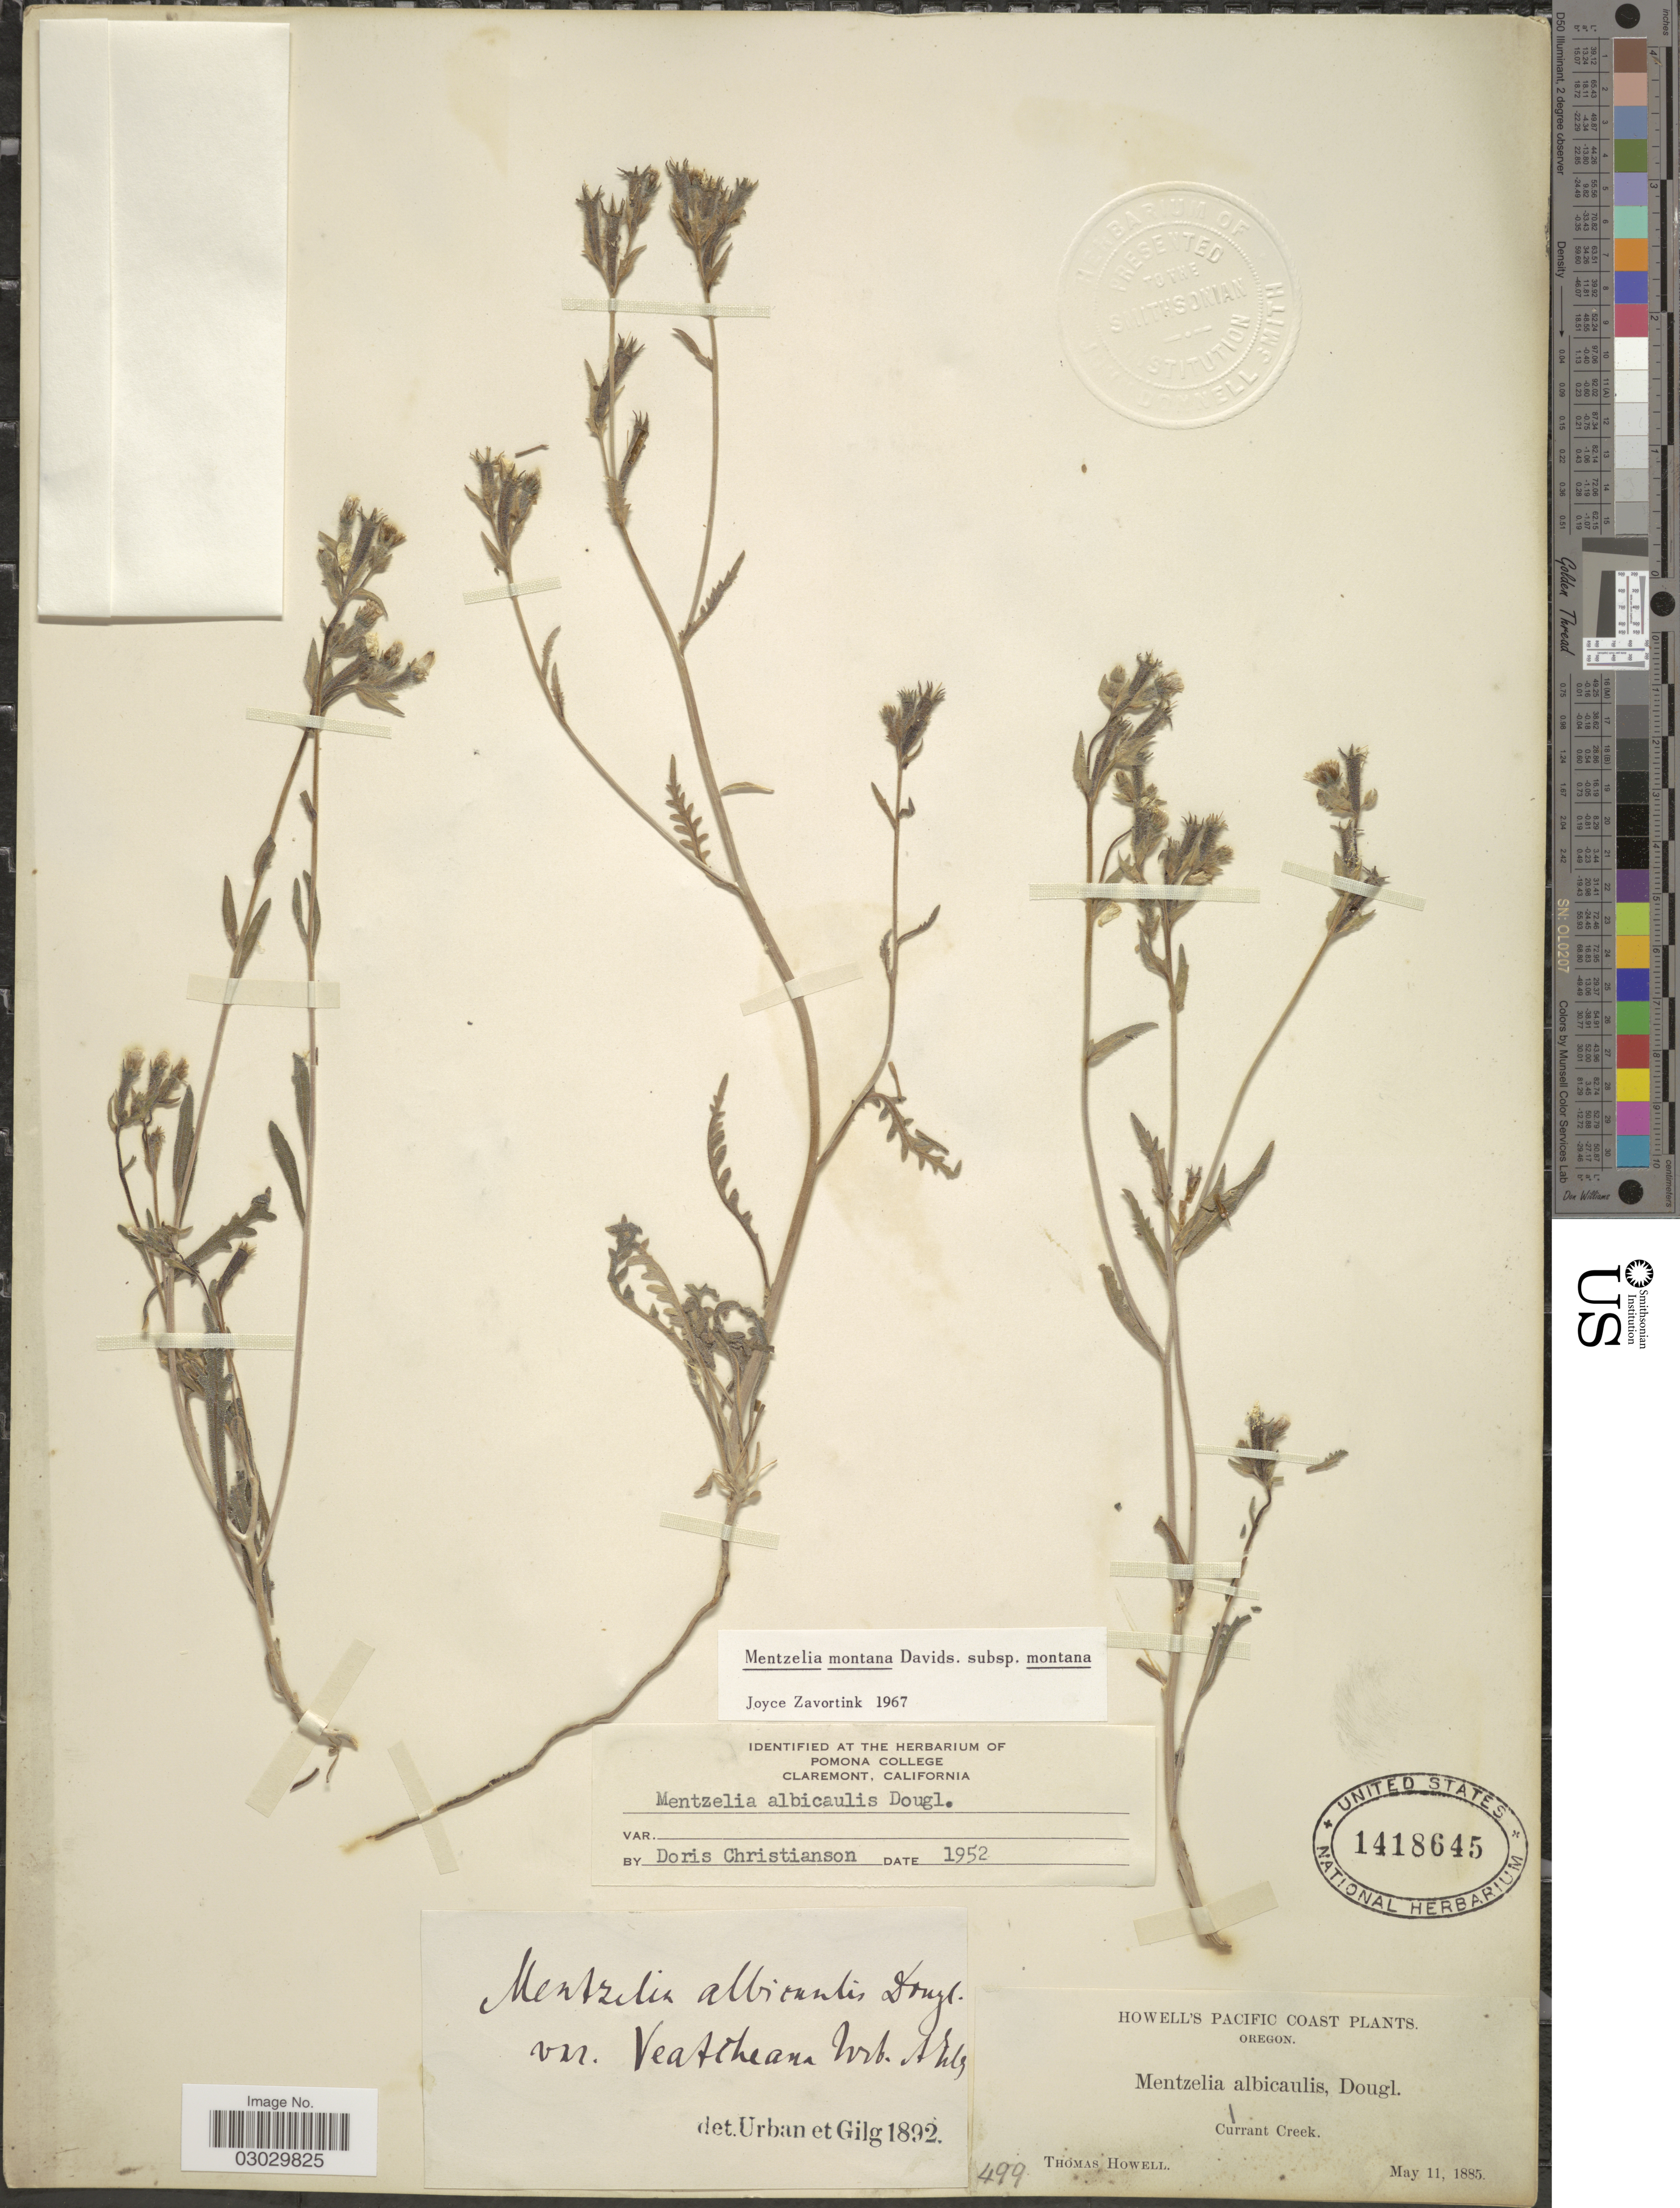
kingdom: Plantae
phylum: Tracheophyta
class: Magnoliopsida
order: Cornales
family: Loasaceae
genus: Mentzelia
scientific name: Mentzelia montana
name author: (Davidson) Davidson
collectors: T. Howell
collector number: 499?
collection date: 1885-05-11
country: United States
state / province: Oregon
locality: Currant Creek.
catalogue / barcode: US 1418645